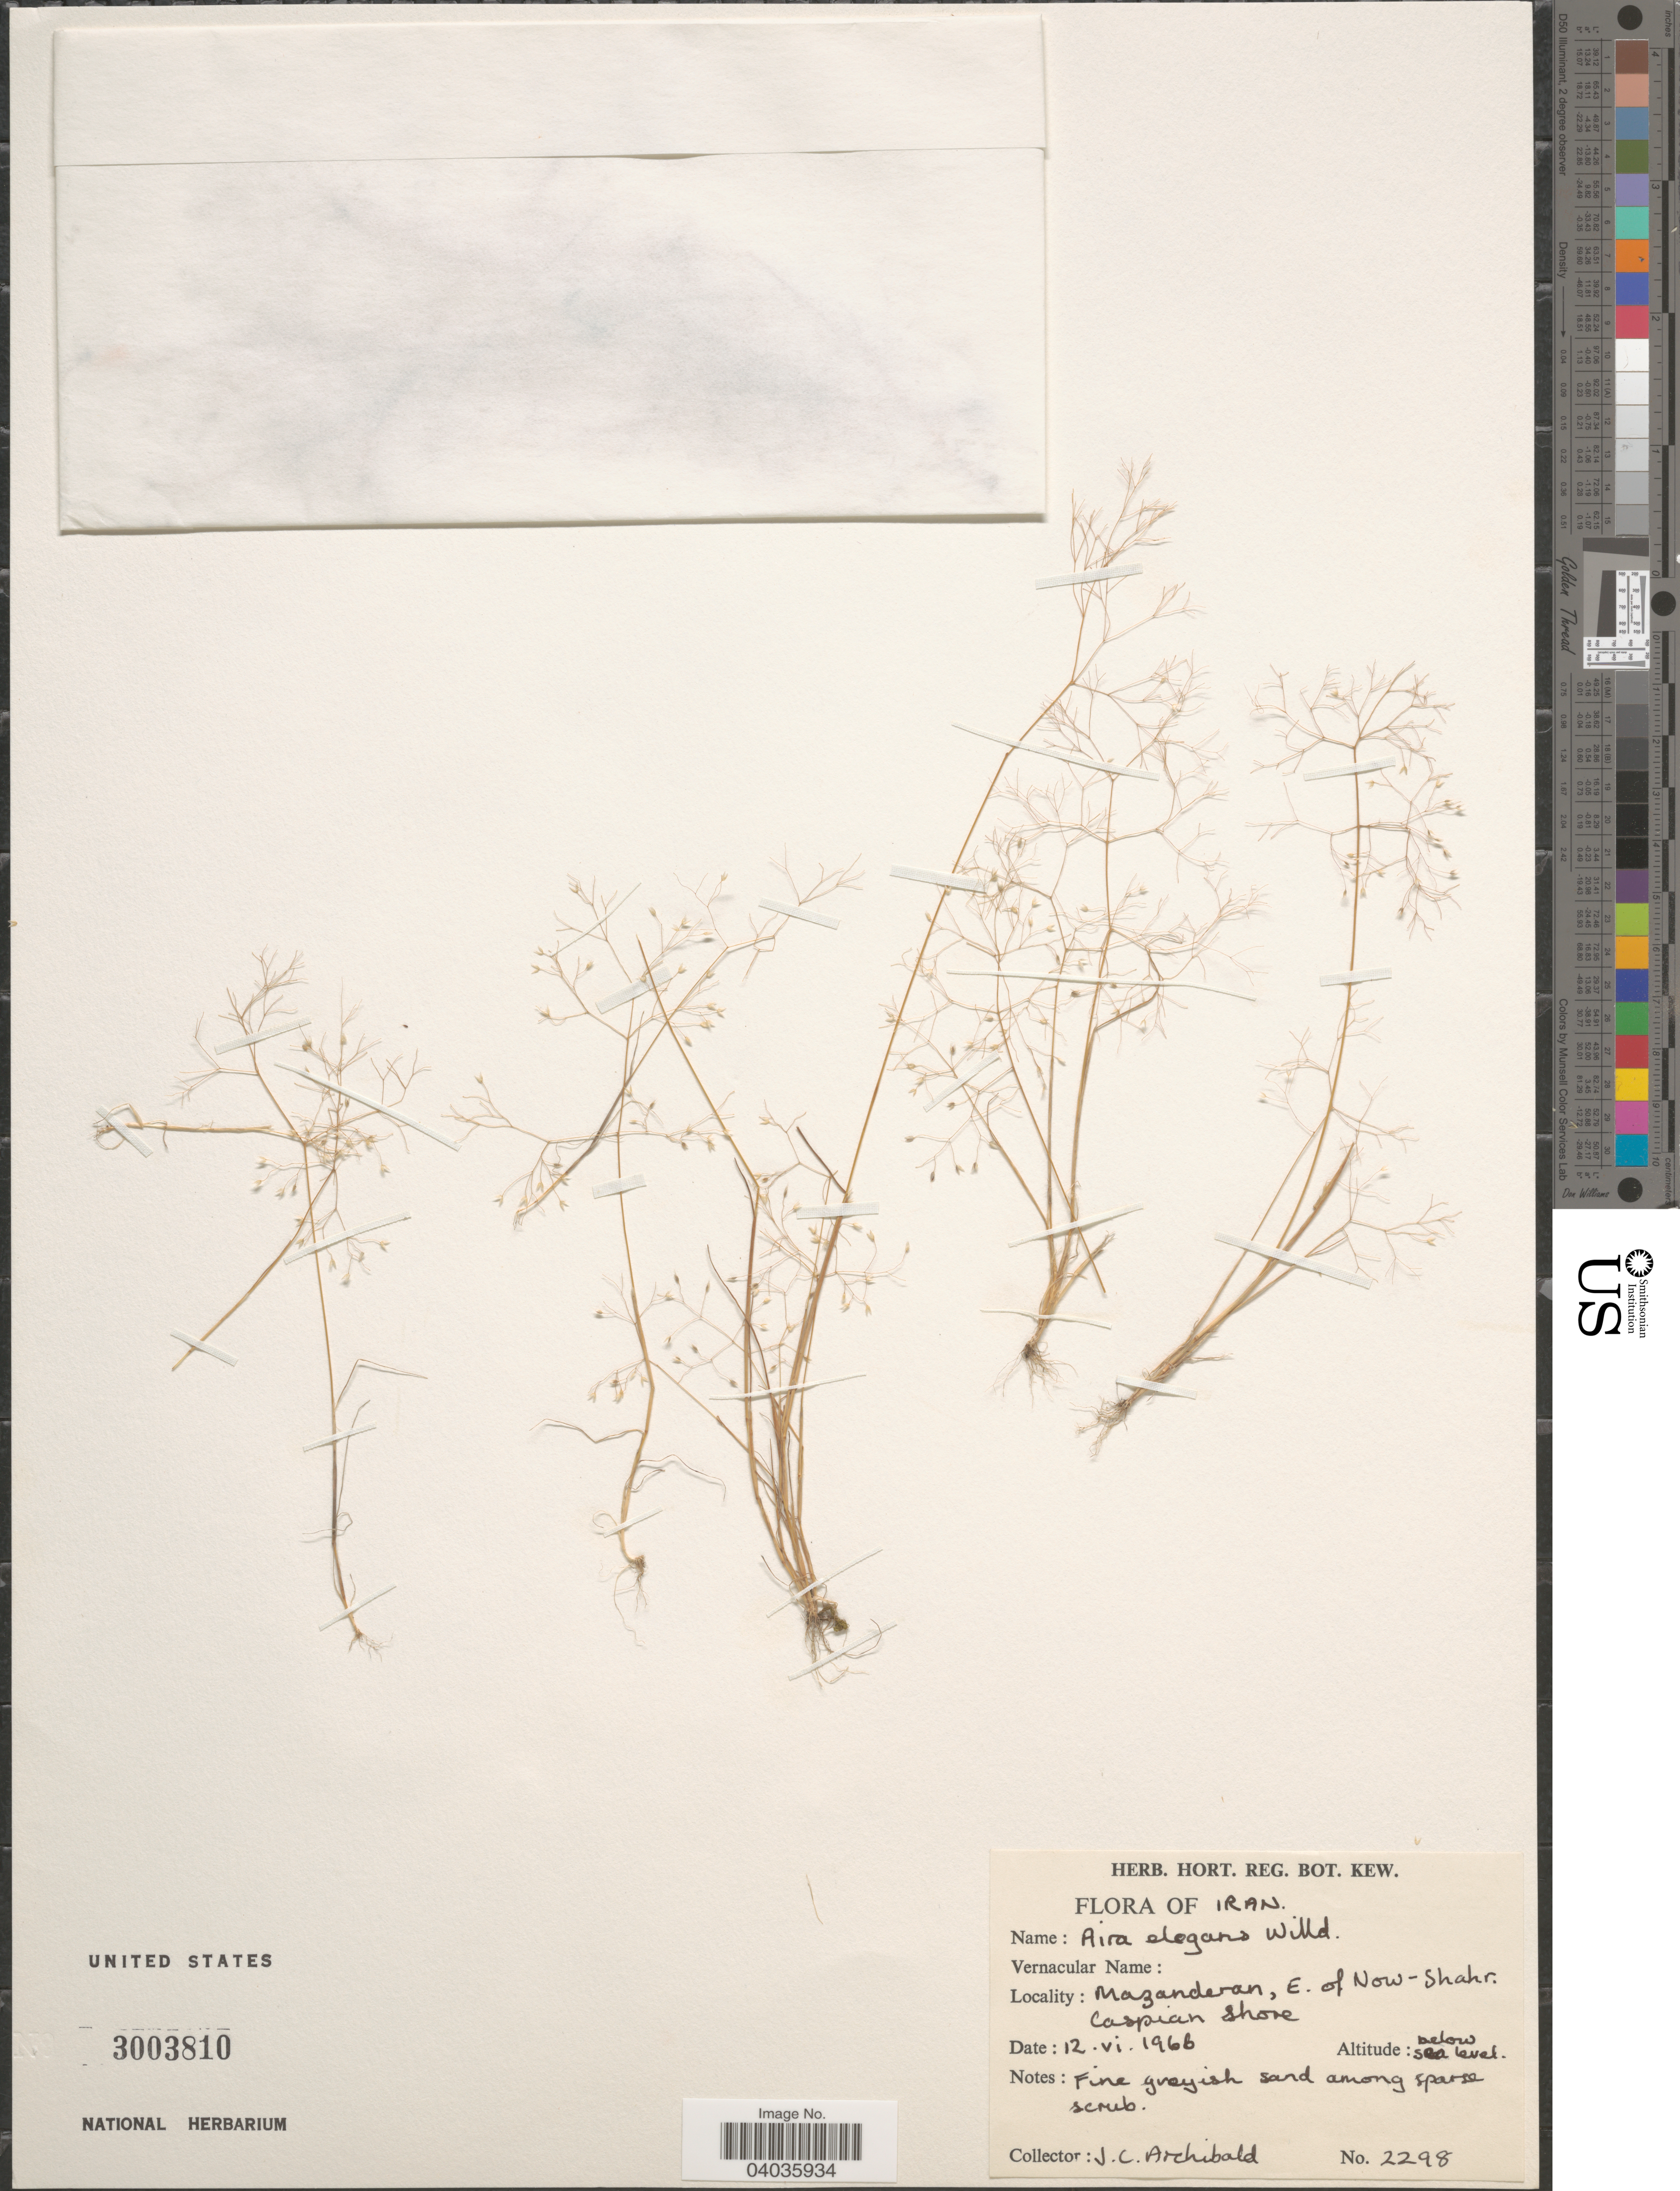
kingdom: Plantae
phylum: Tracheophyta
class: Liliopsida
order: Poales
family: Poaceae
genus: Aira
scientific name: Aira elegans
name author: L.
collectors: J. Archibald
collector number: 2298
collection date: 1966-06-12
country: Iran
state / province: Mazandaran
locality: E. of Now-Shahr. Caspian shore.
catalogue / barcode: US 3003810